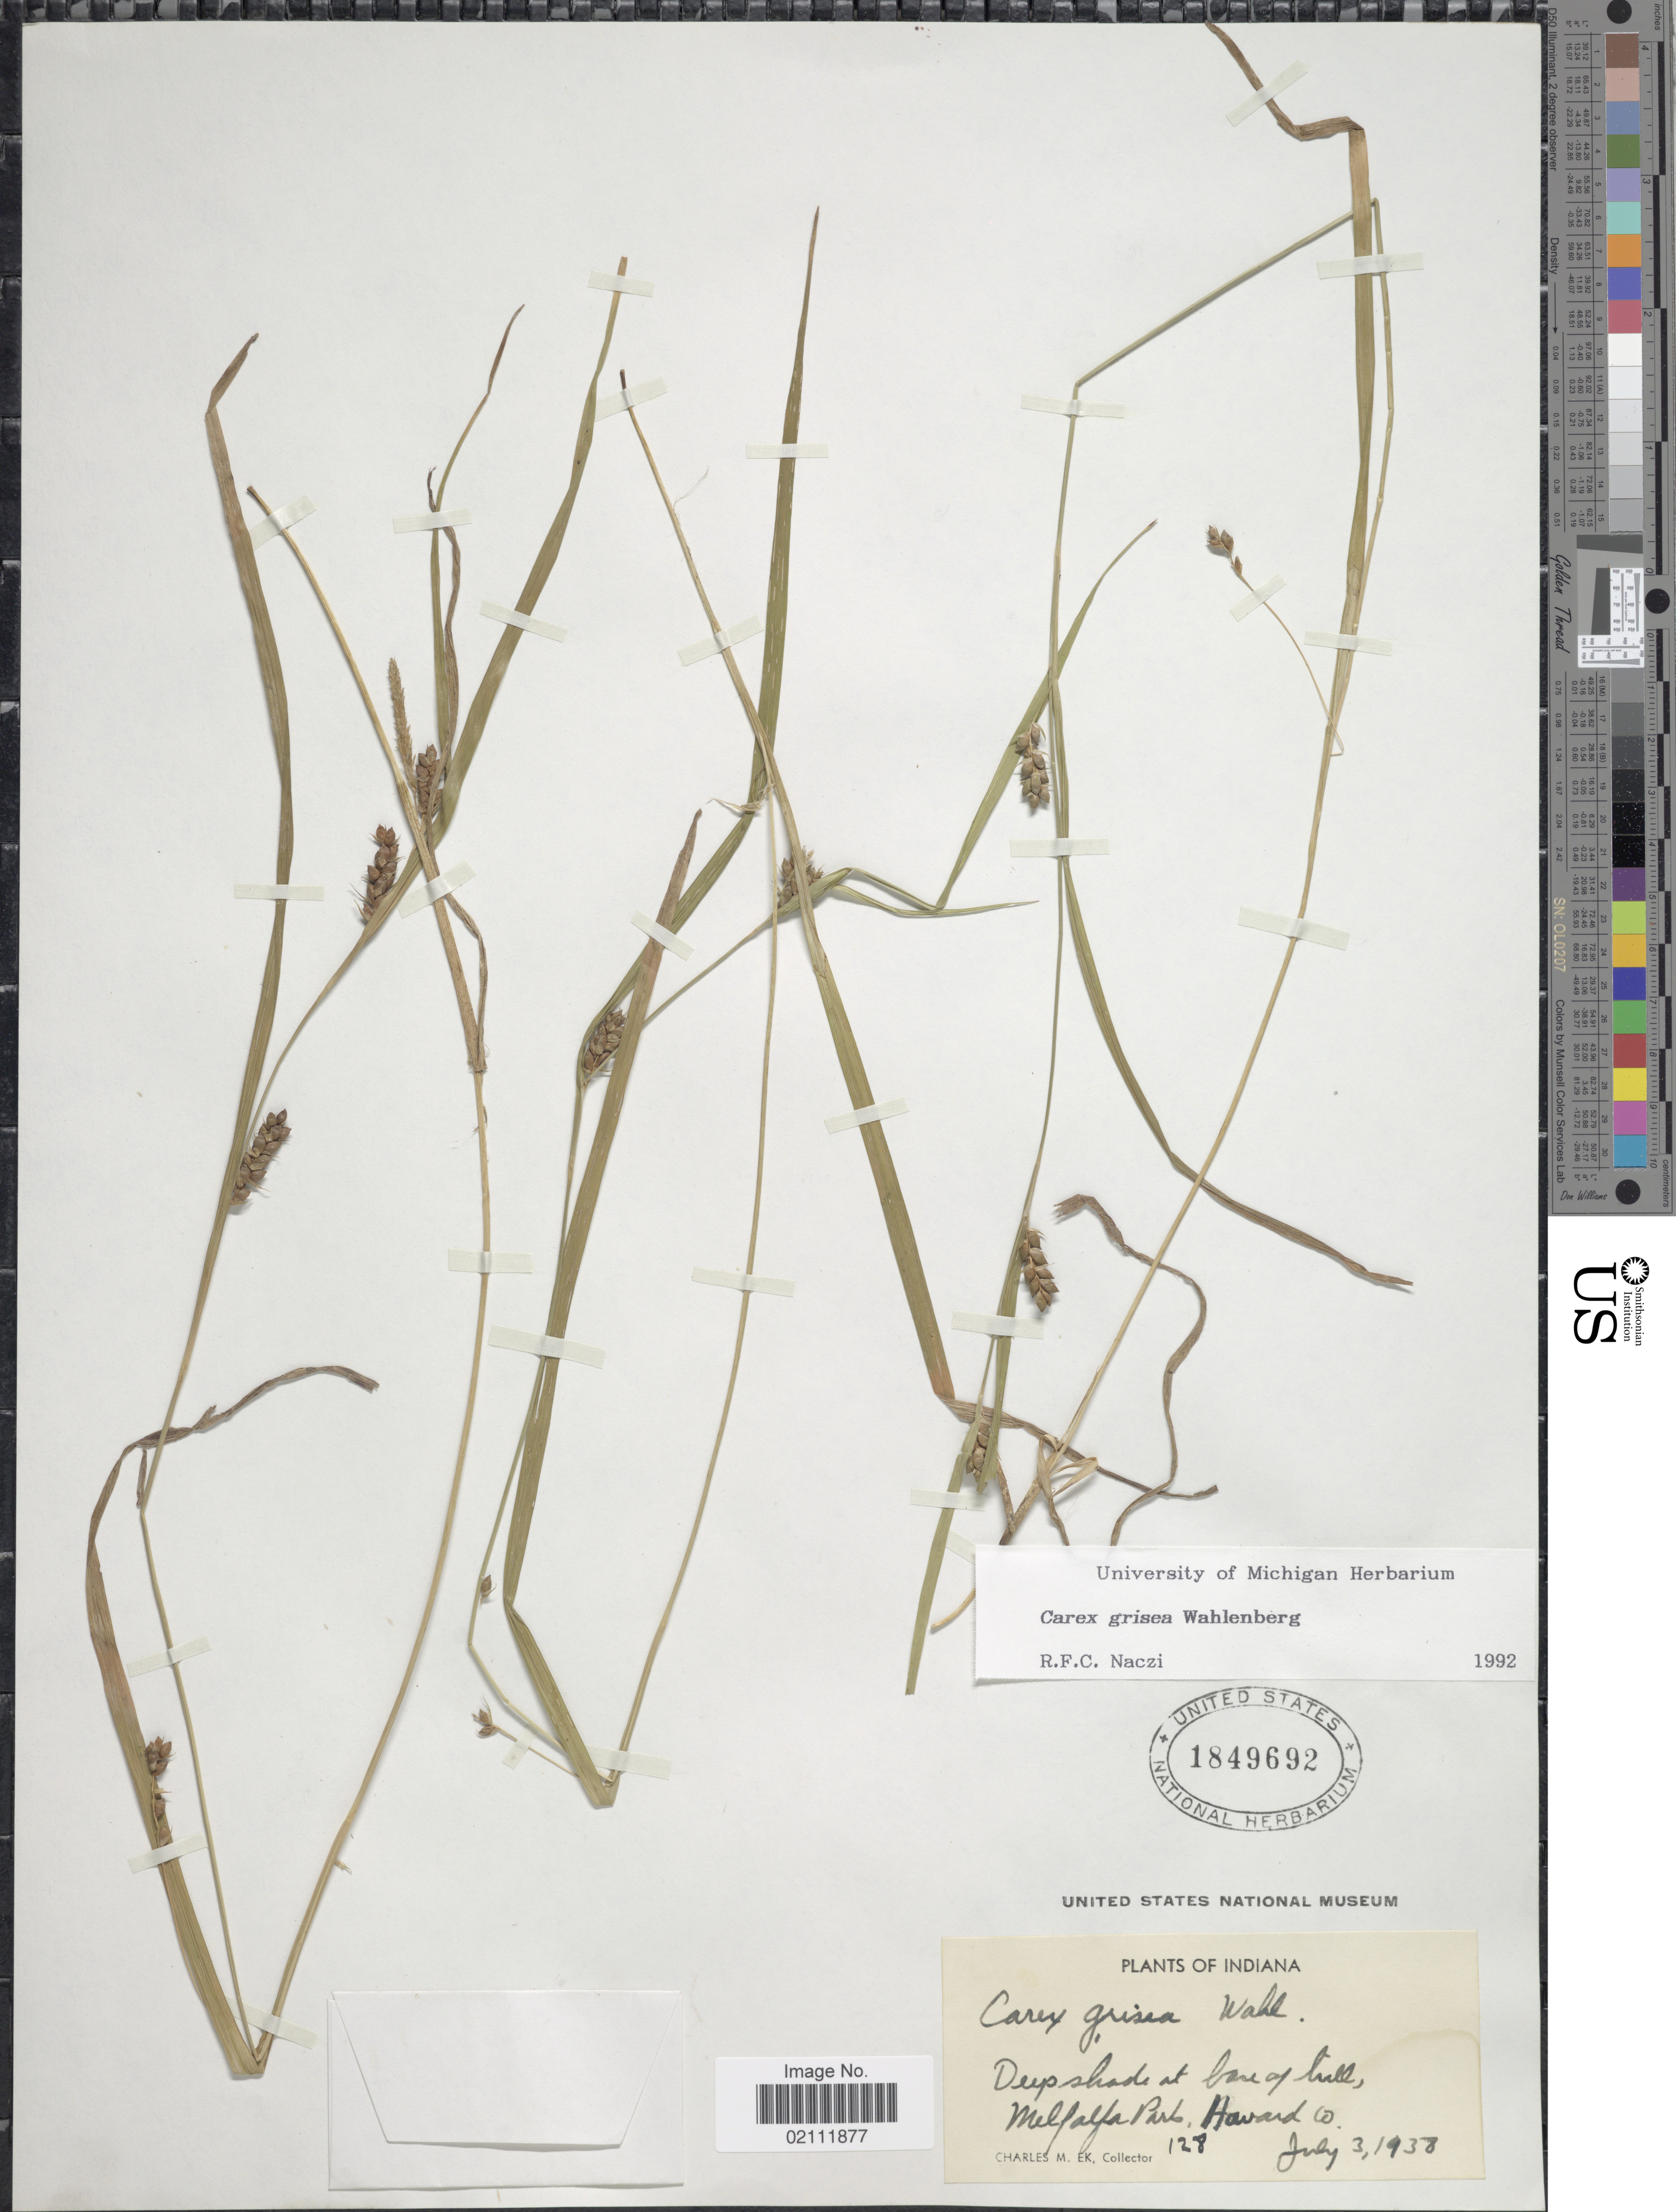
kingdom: Plantae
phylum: Tracheophyta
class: Liliopsida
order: Poales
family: Cyperaceae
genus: Carex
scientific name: Carex grisea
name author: Wahlenb.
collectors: C. Ek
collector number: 128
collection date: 1938-07-03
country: United States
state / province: Indiana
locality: Deep shade at base of hill, Melfalfa Park, Howard Co.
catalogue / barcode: US 1849692